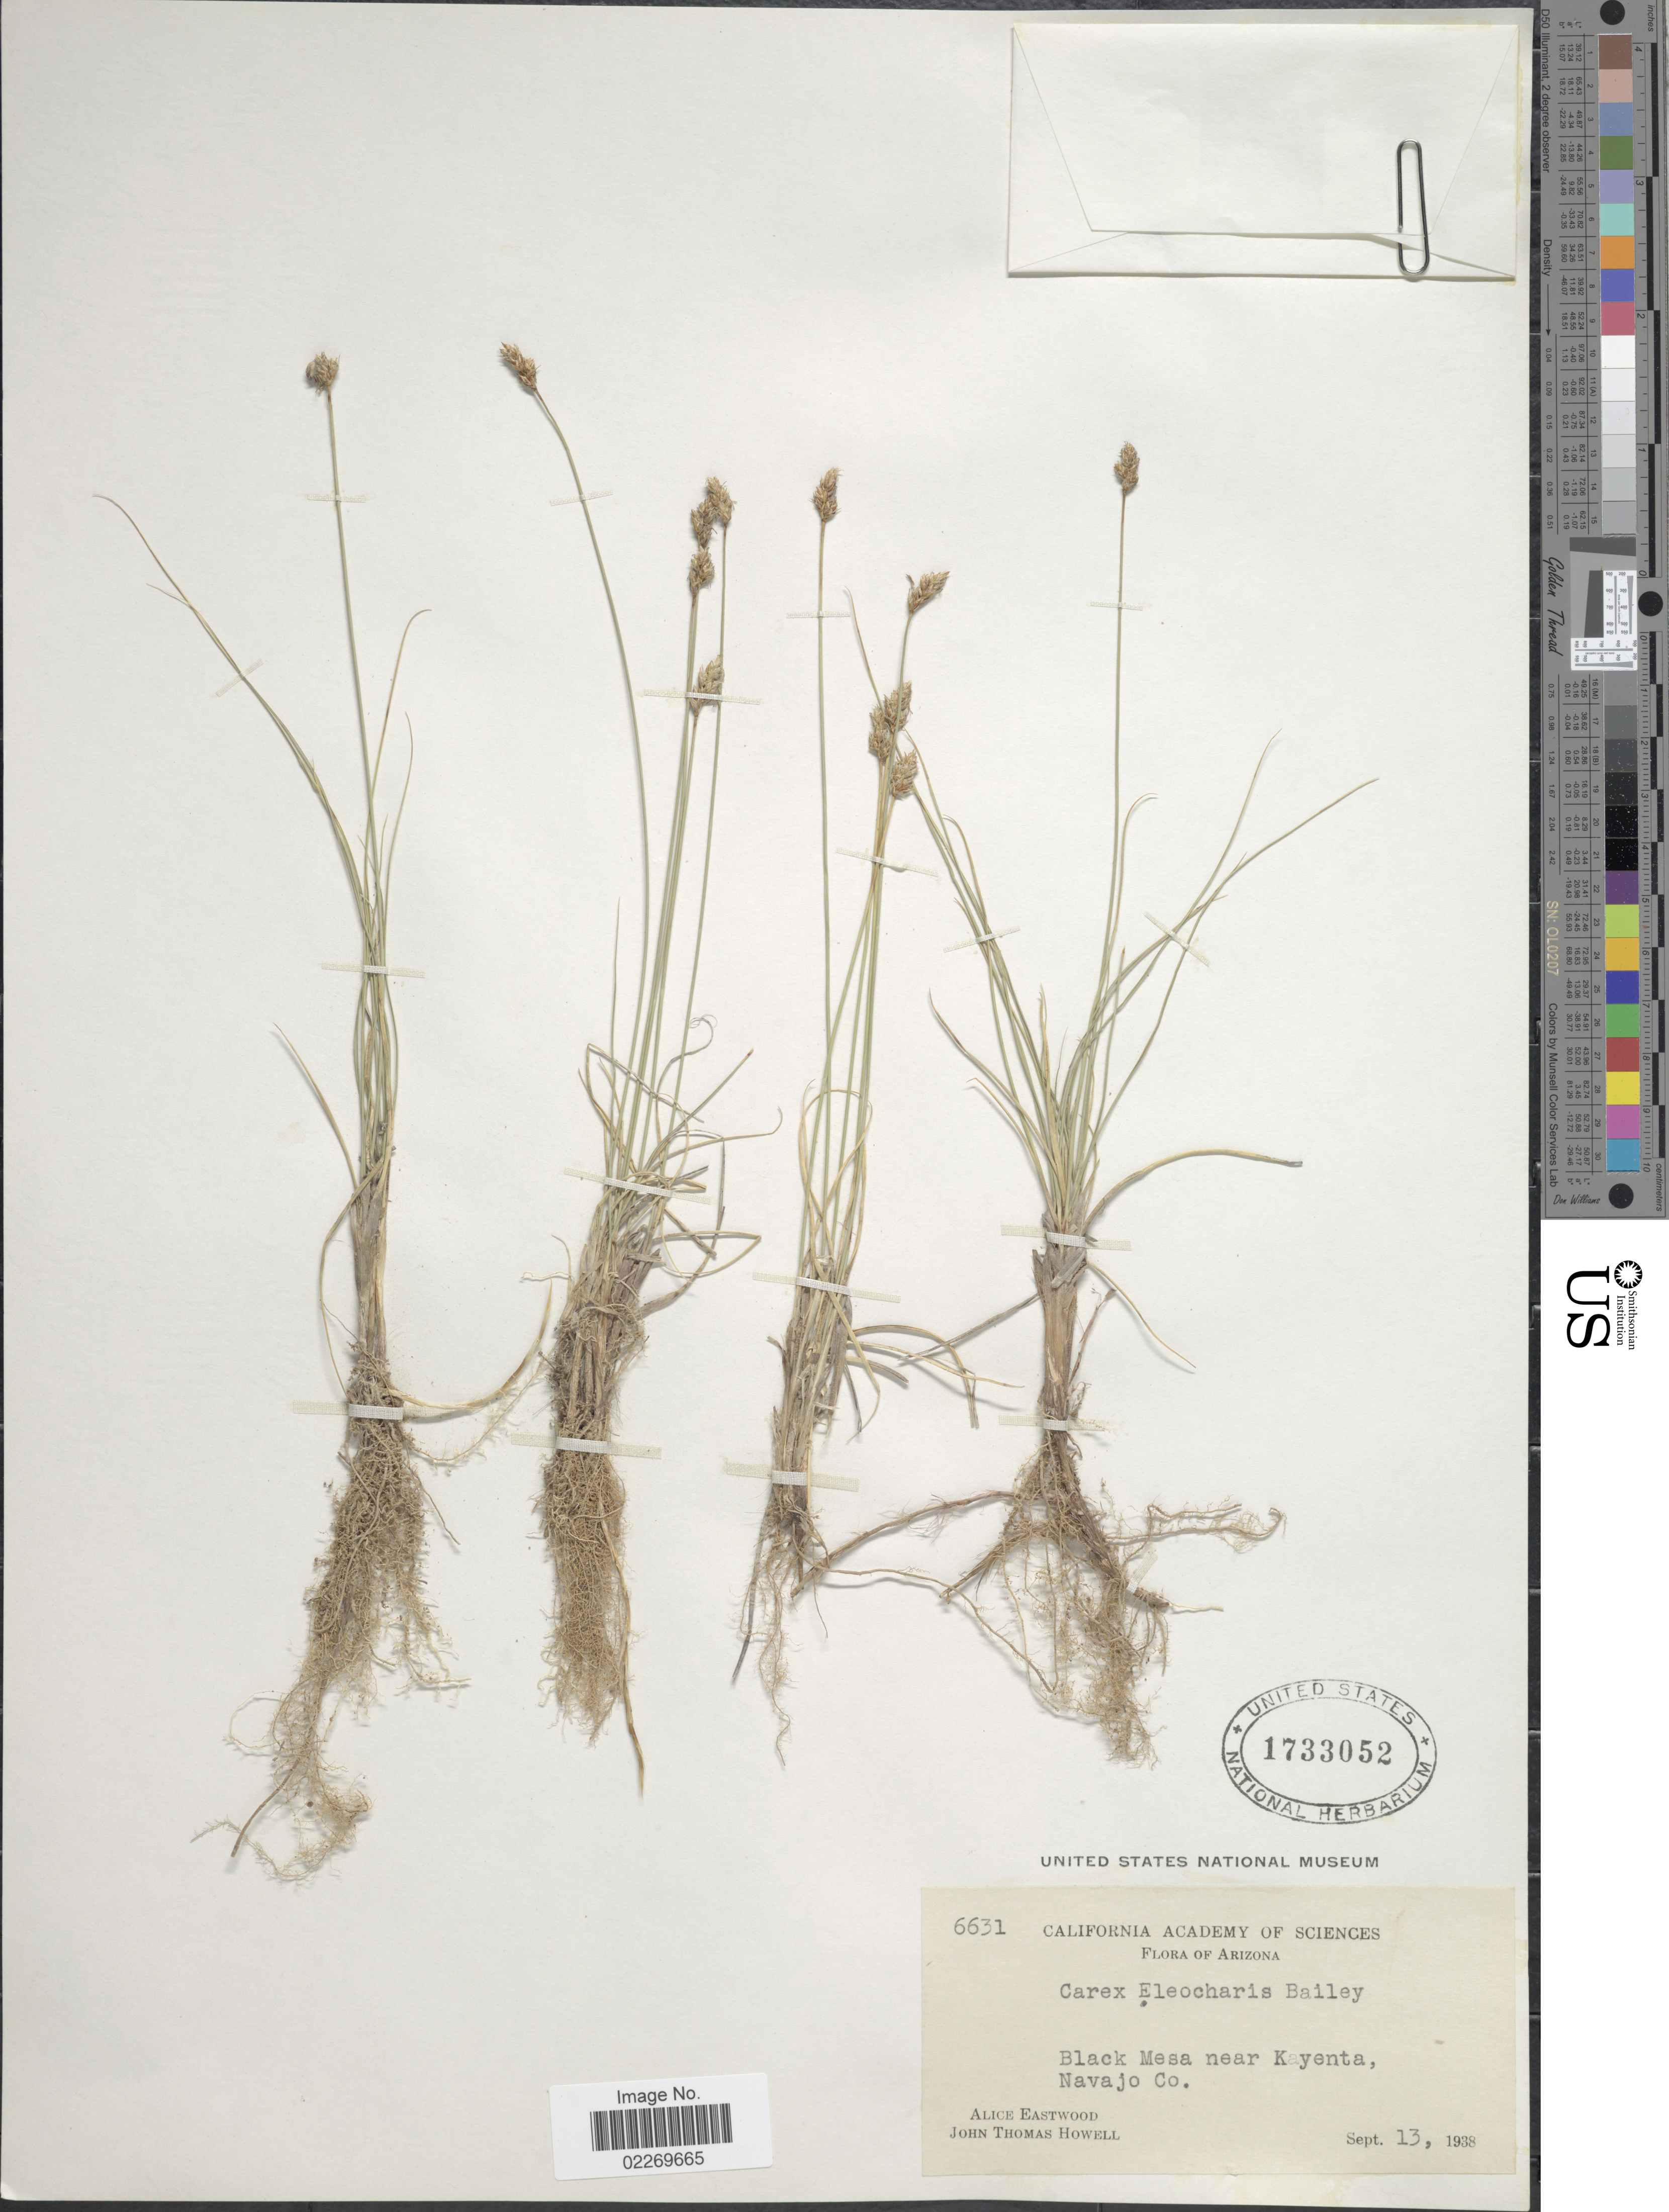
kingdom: Plantae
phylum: Tracheophyta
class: Liliopsida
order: Poales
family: Cyperaceae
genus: Carex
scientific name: Carex eleocharis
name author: L.H. Bailey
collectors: A. Eastwood & J. T. Howell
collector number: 6631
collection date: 1938-09-13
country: United States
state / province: Arizona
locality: Black Mesa near Kayenta, Navajo Co.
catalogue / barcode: US 1733052